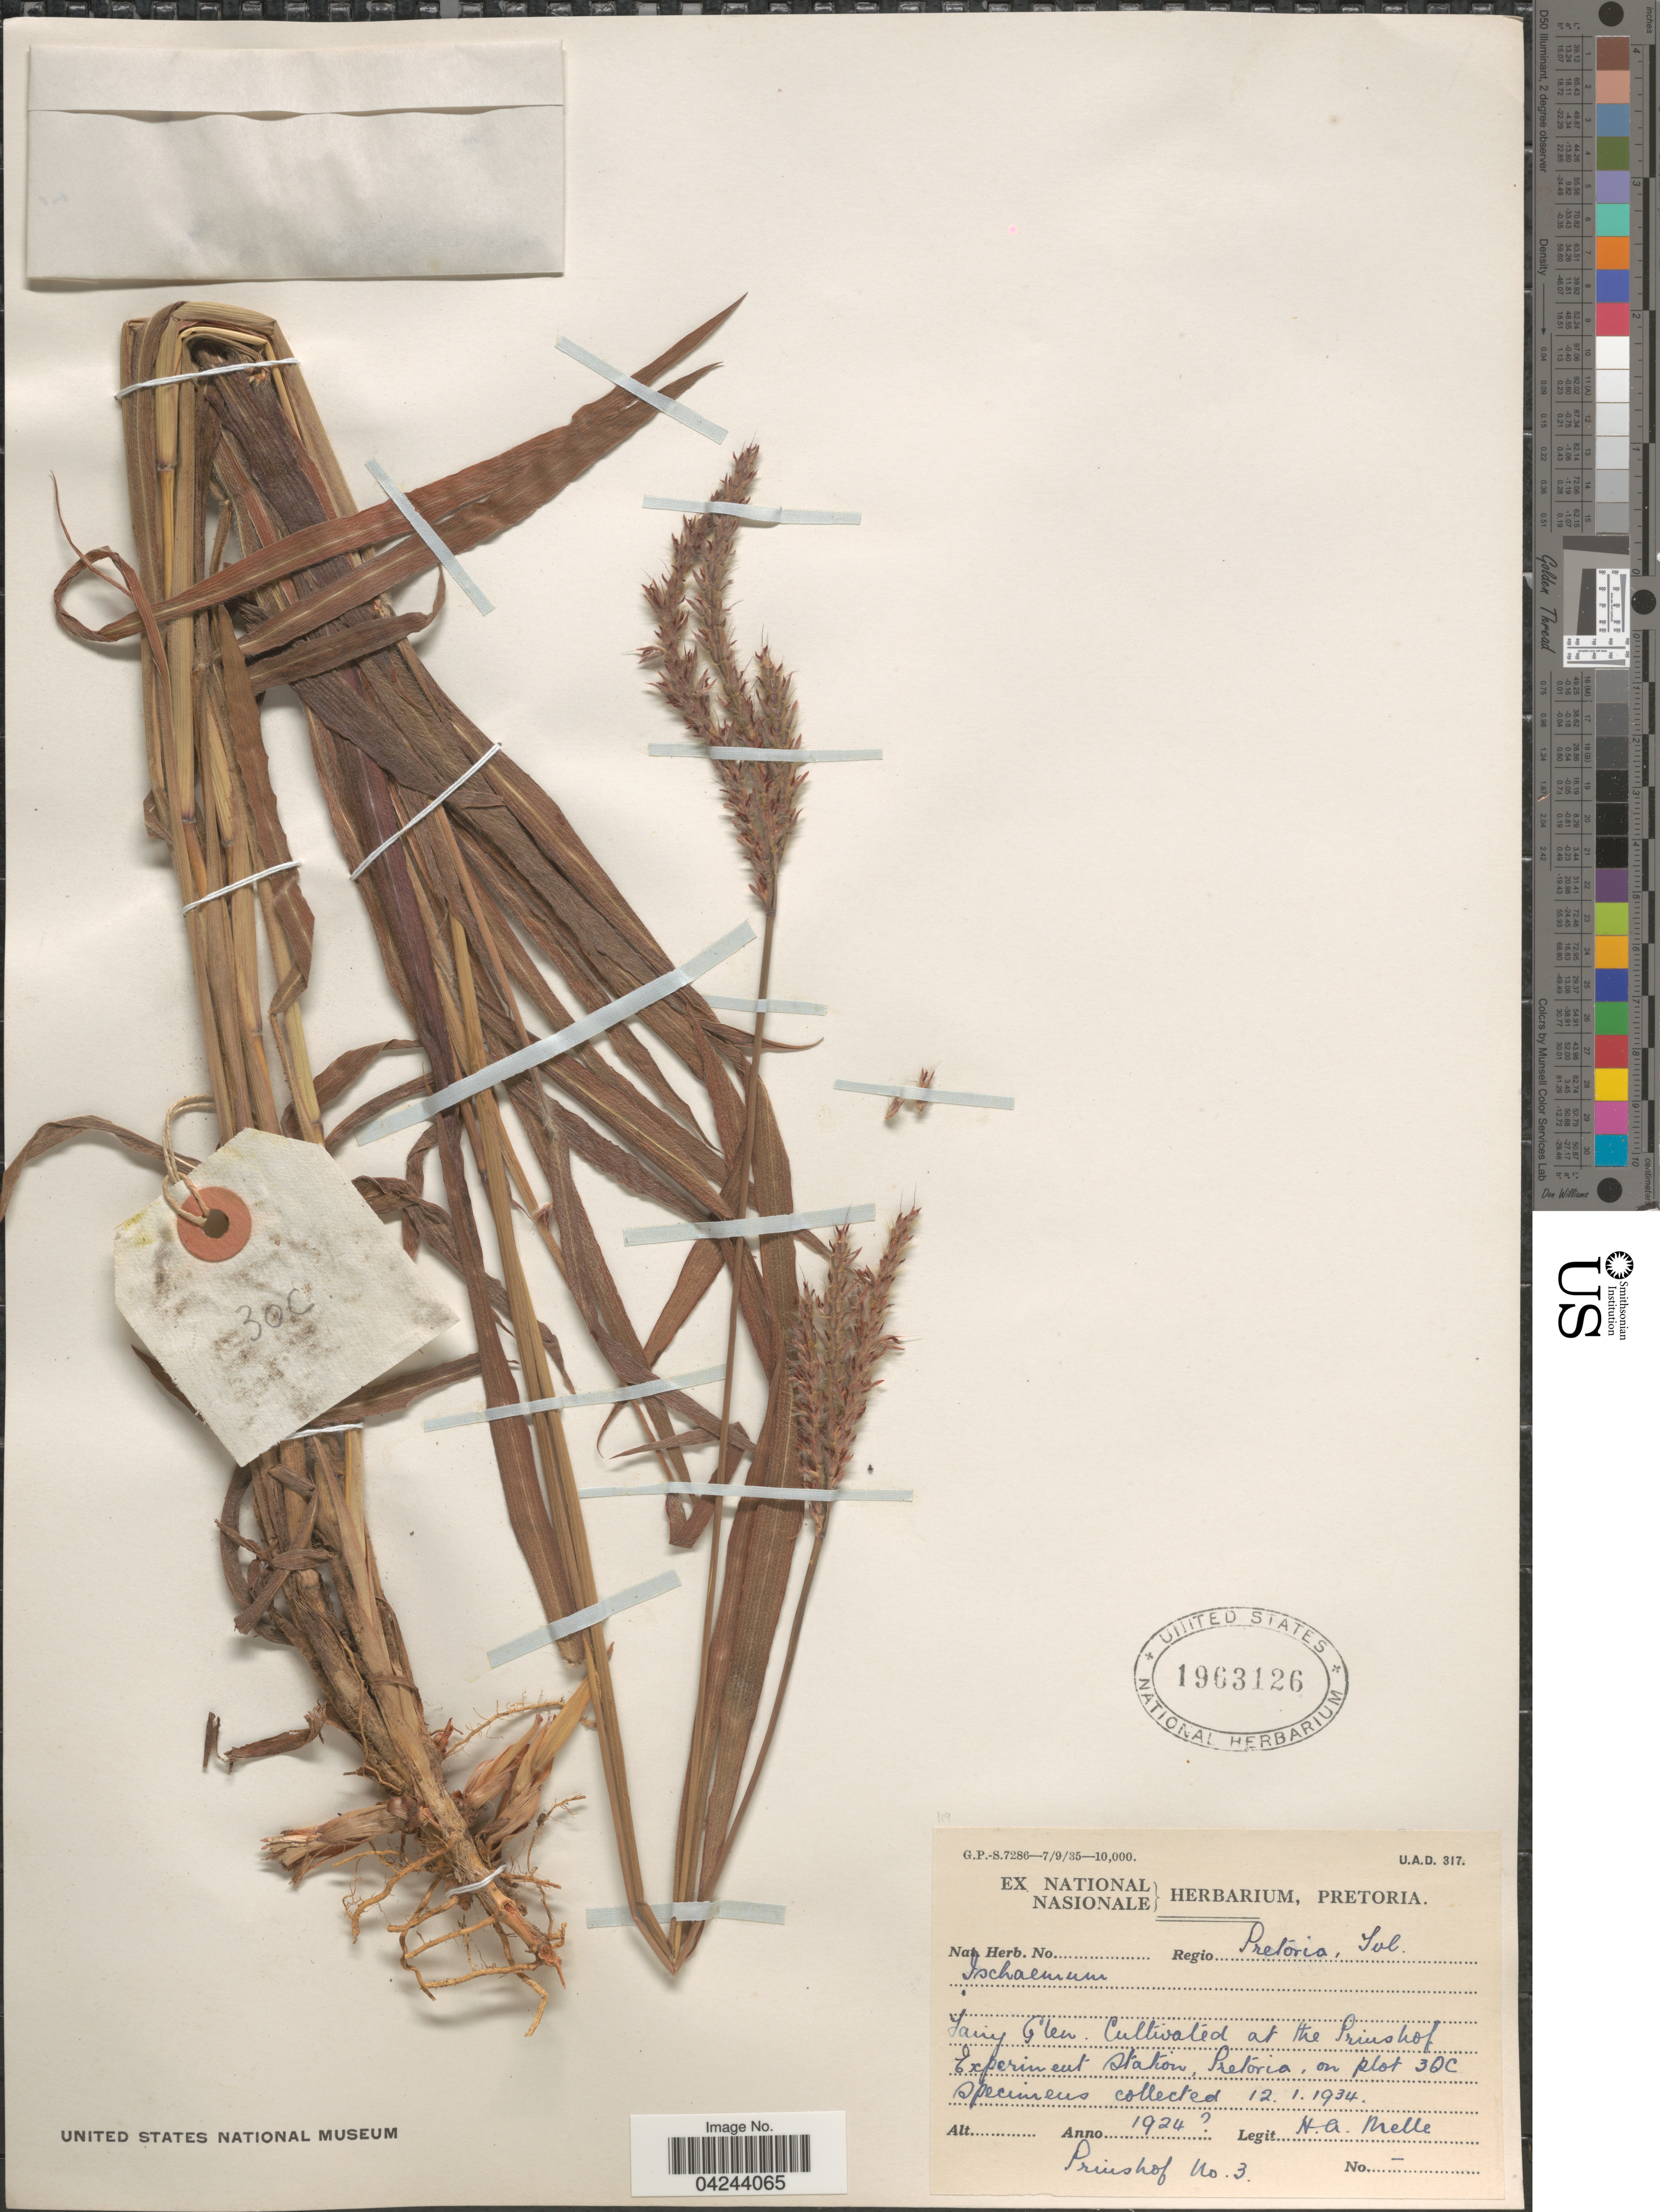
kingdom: Plantae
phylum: Tracheophyta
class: Liliopsida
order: Poales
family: Poaceae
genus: Ischaemum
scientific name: Ischaemum polystachyum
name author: J. Presl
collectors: H. Melle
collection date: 1934-01-12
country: South Africa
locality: At the Prinshof Experiment Station, Pretoria, on plot 30C.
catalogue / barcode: US 1963126